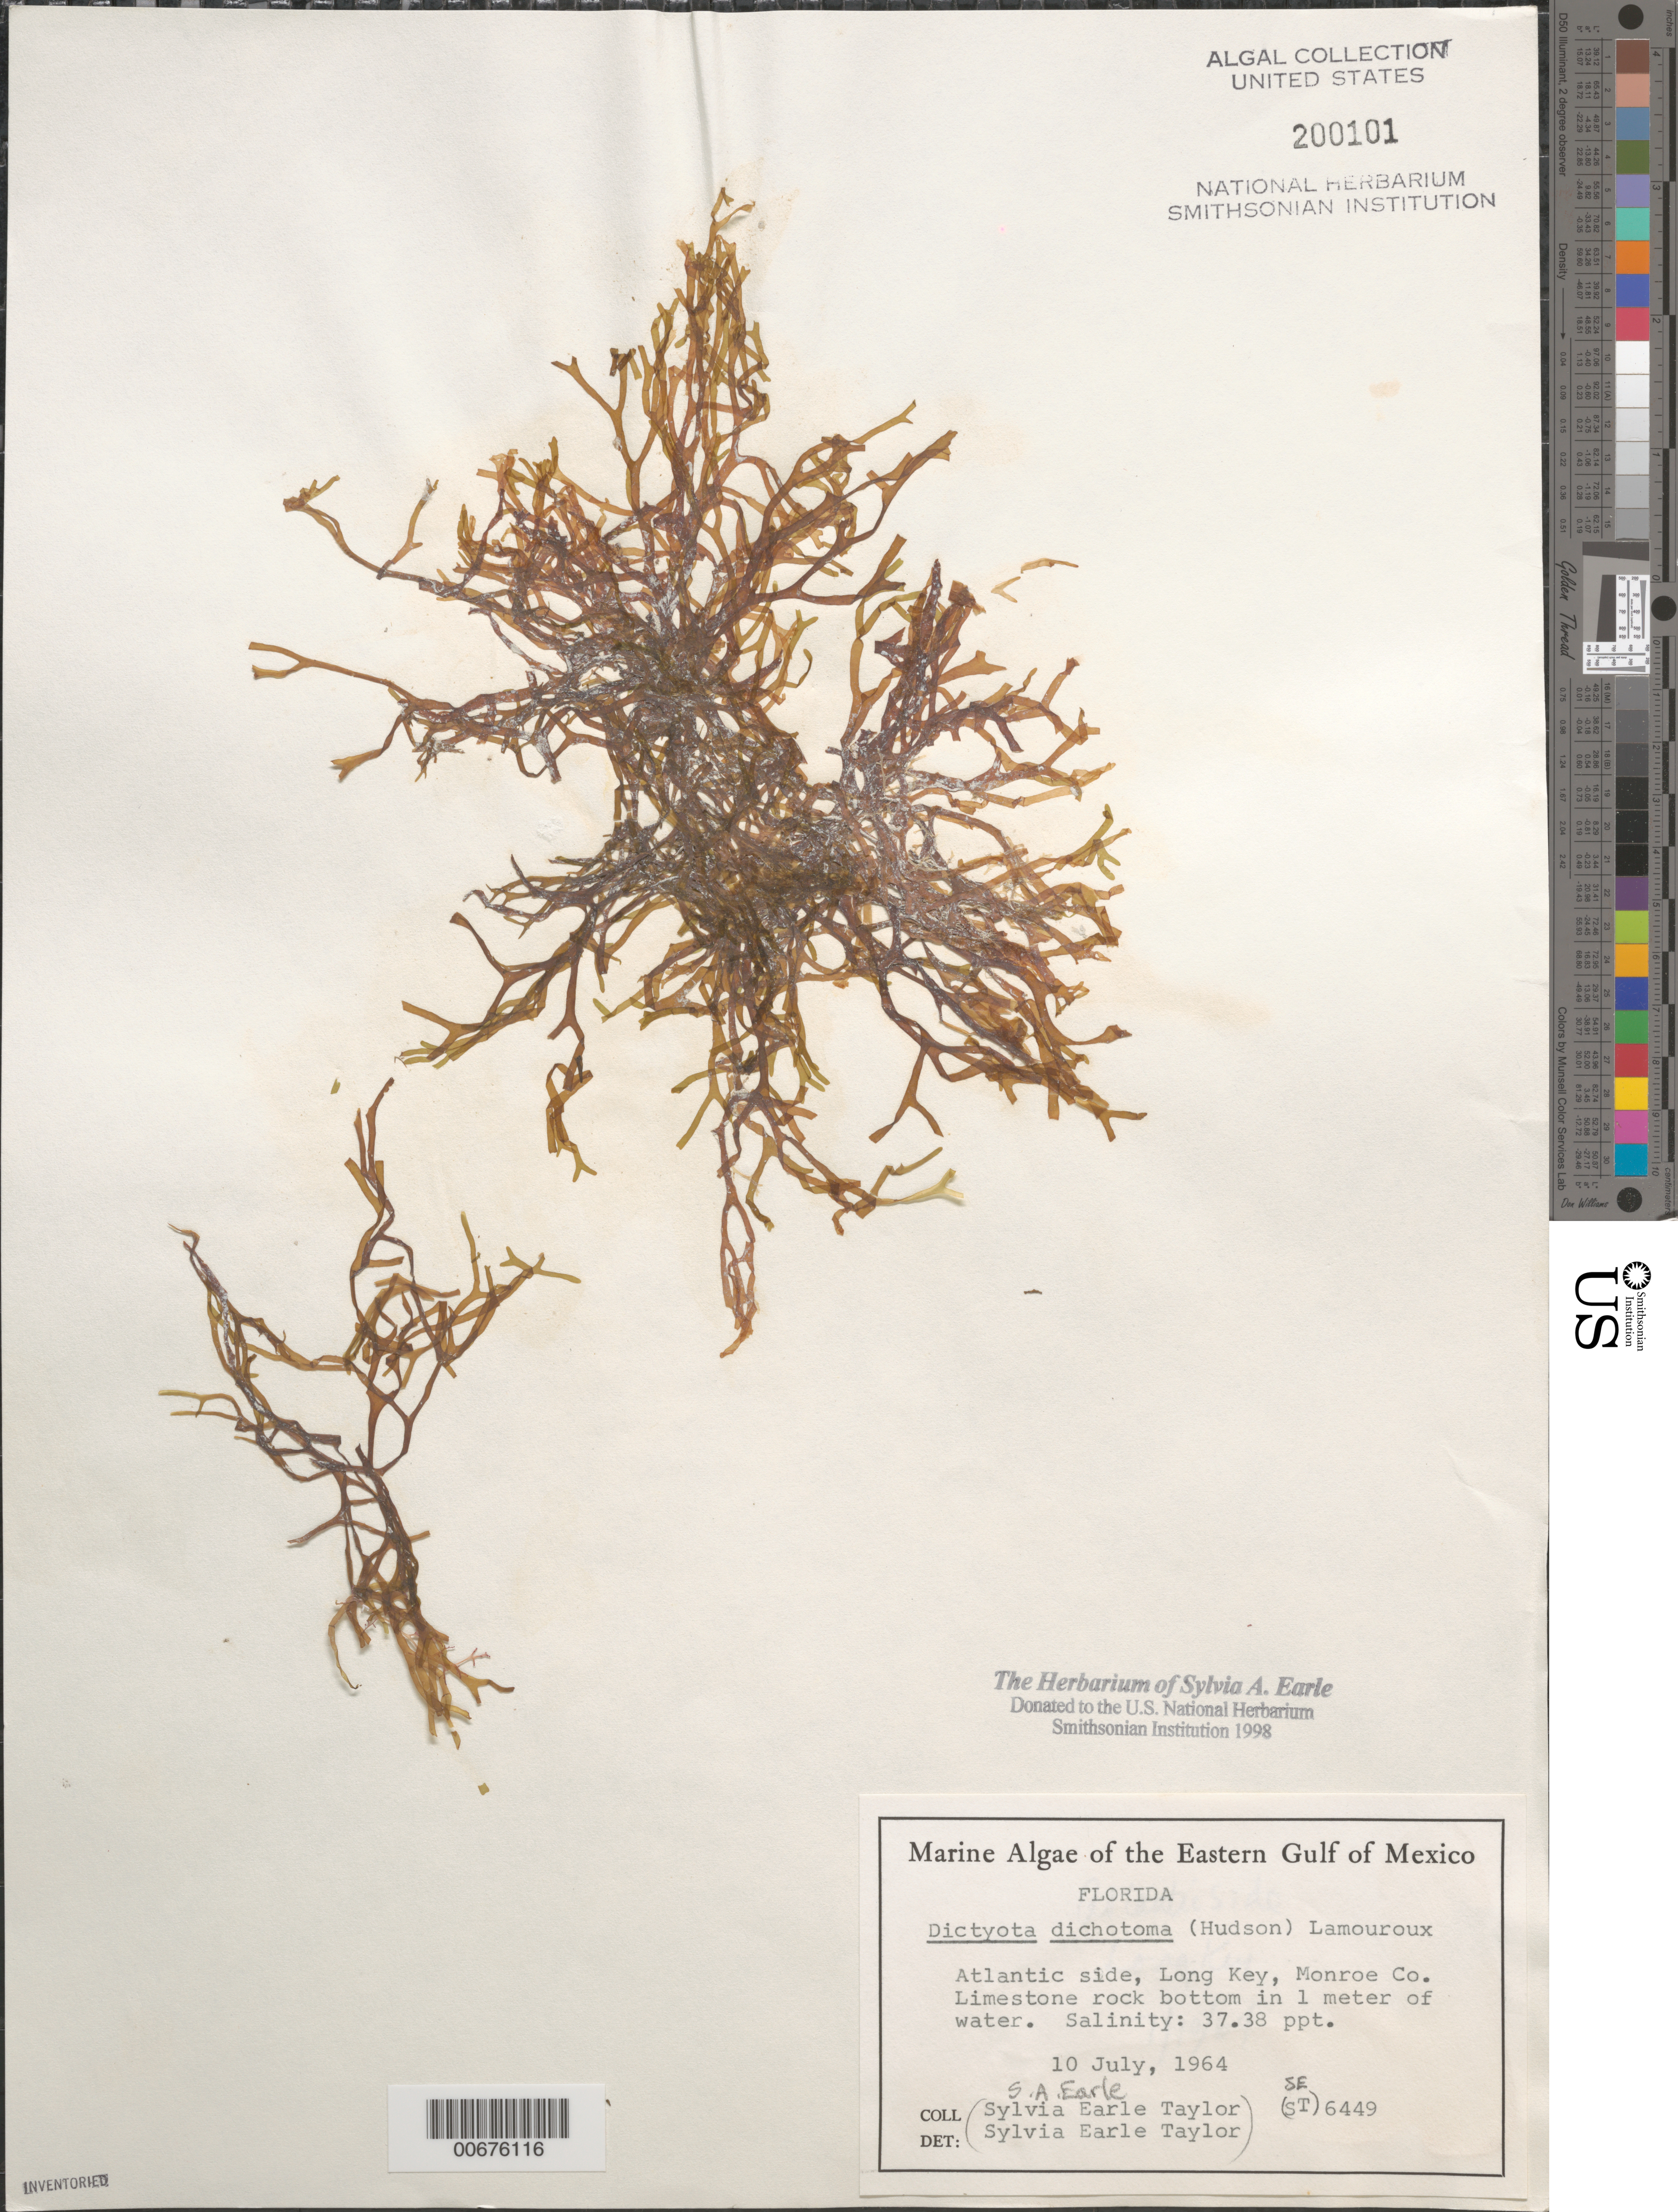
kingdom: Chromista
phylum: Ochrophyta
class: Phaeophyceae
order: Dictyotales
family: Dictyotaceae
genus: Dictyota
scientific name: Dictyota dichotoma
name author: (Huds.) J.V.Lamouroux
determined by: Earle, S. A.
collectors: S. A. Earle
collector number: SE 6449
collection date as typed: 10 Jul 1964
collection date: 1964-07-10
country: United States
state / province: Florida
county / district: Monroe County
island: Long Key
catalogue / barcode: US 200101